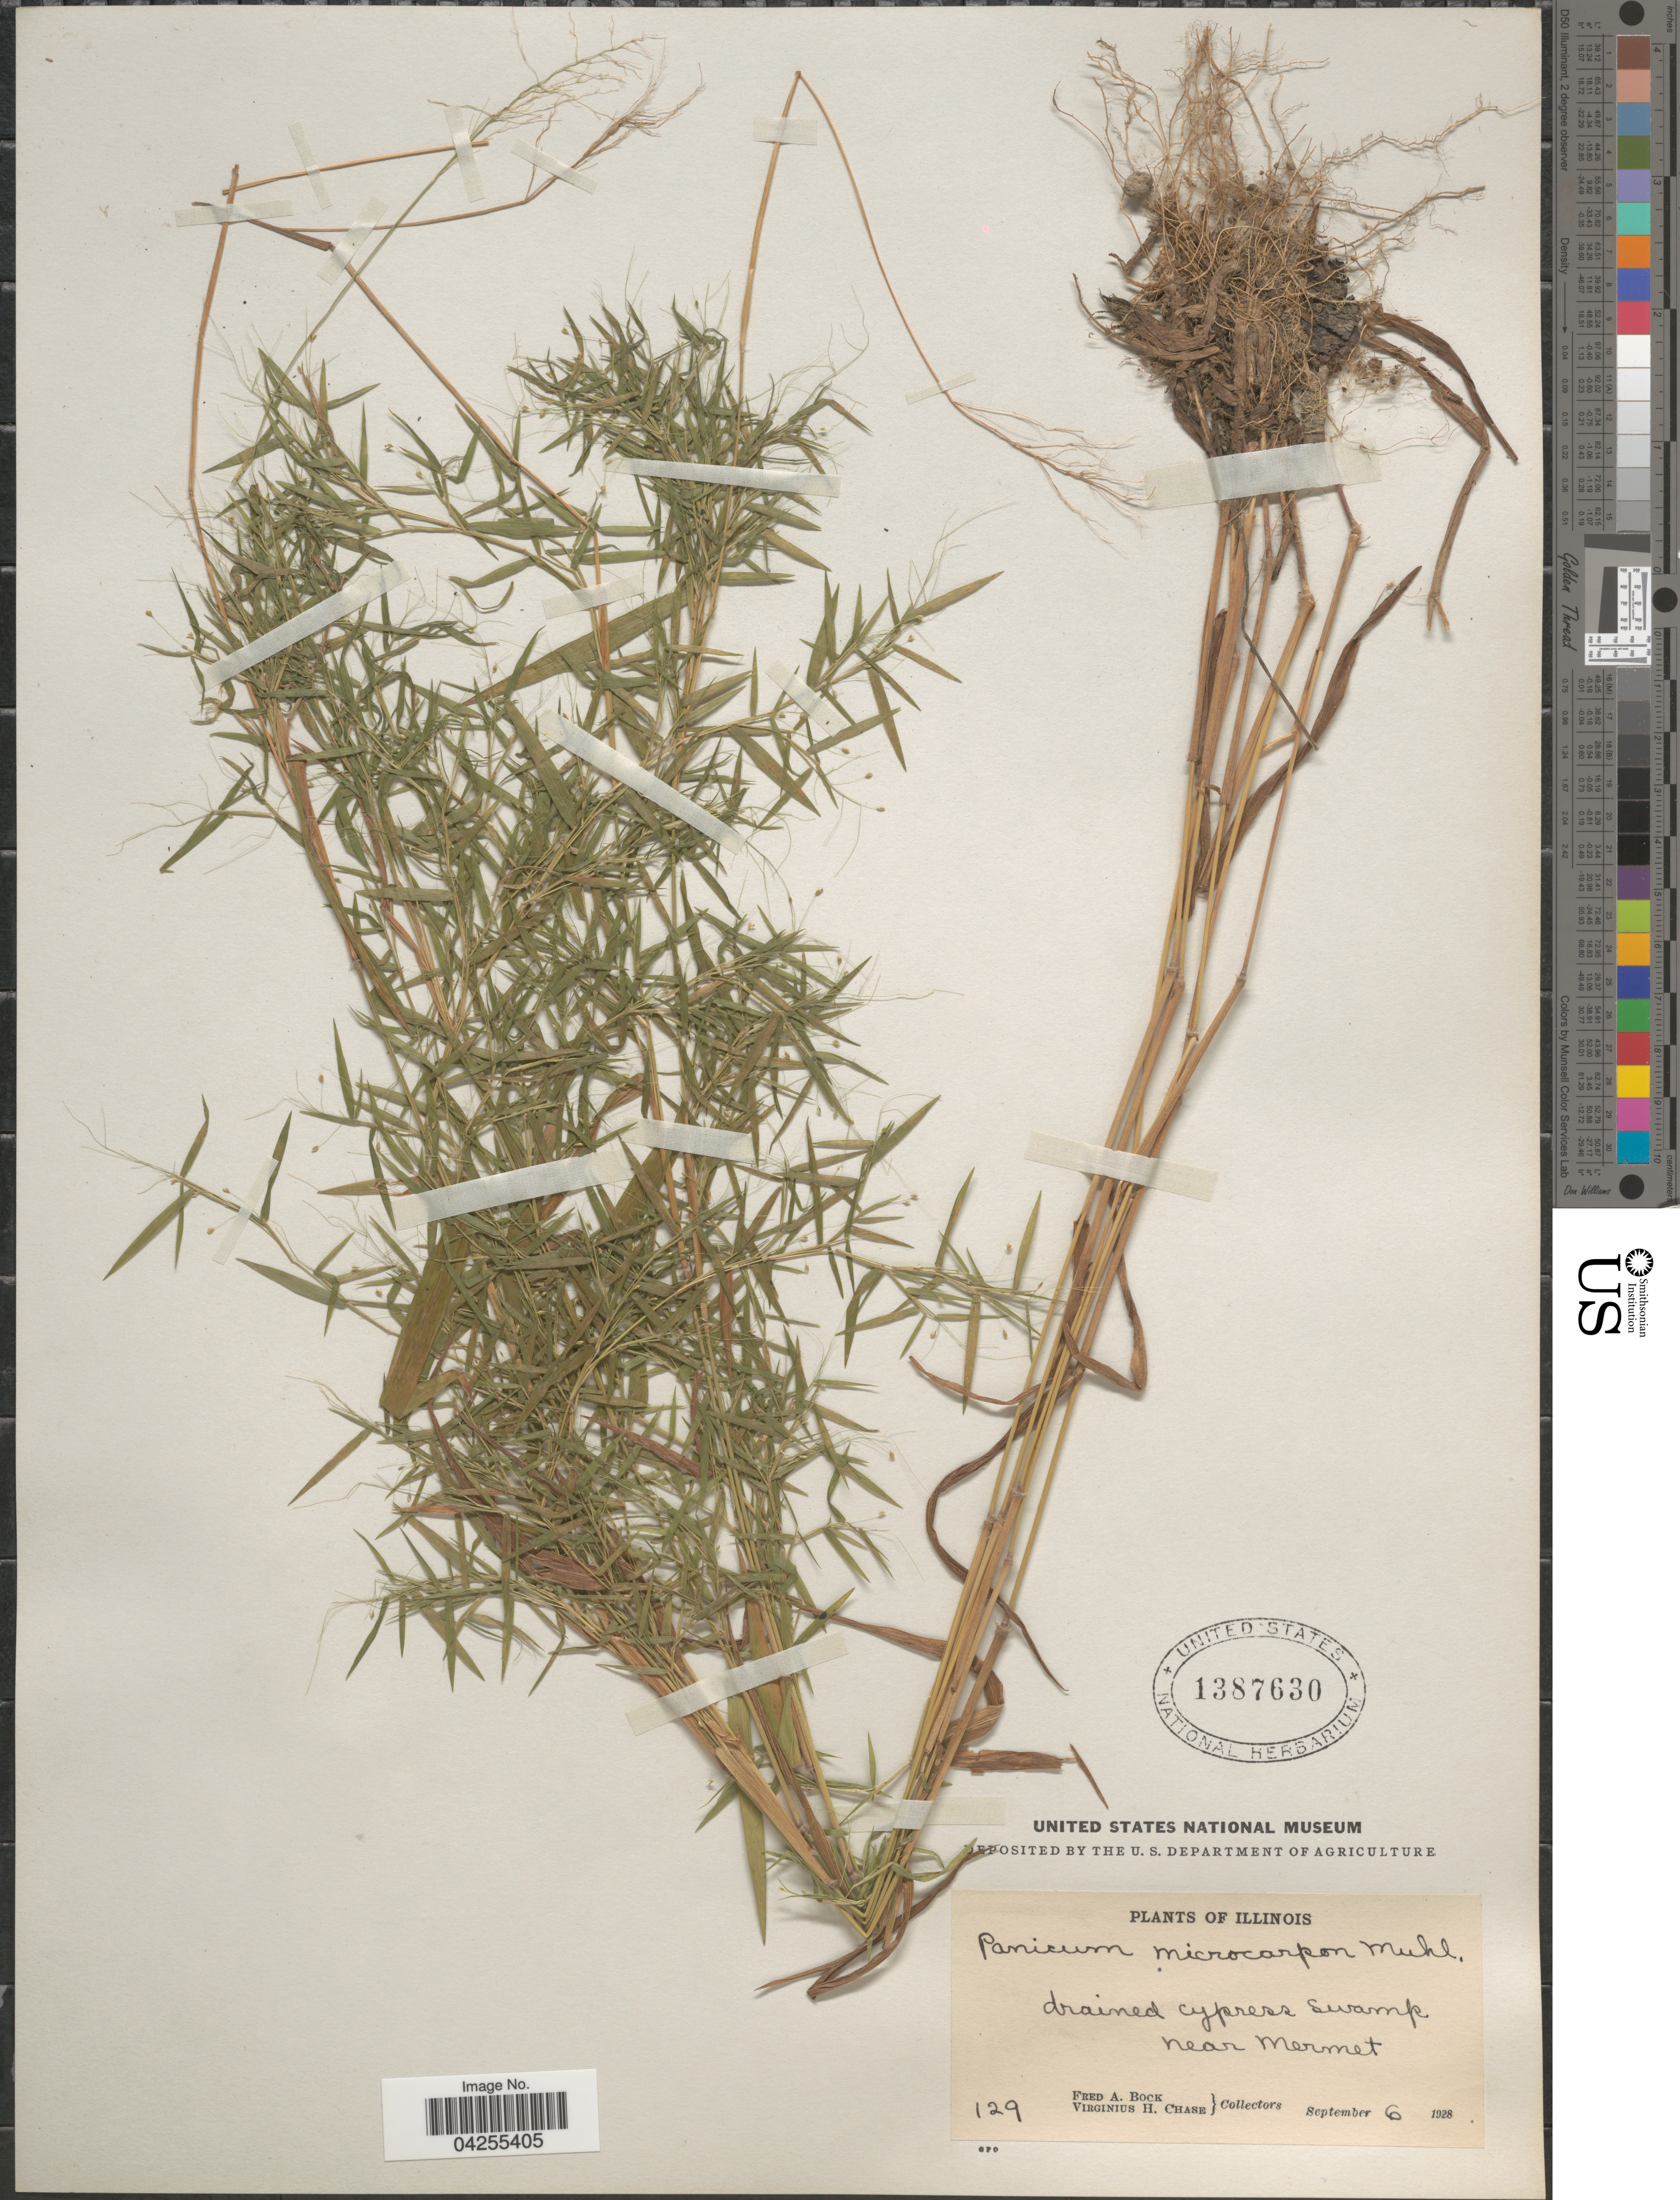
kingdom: Plantae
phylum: Tracheophyta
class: Liliopsida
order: Poales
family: Poaceae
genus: Dichanthelium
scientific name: Dichanthelium dichotomum var. dichotomum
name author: (L.) Gould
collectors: F. Bock & V. H. Chase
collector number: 129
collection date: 1928-09-06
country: United States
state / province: Illinois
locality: Drained Cypress Swamp. Near Mermet.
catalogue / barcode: US 1387630